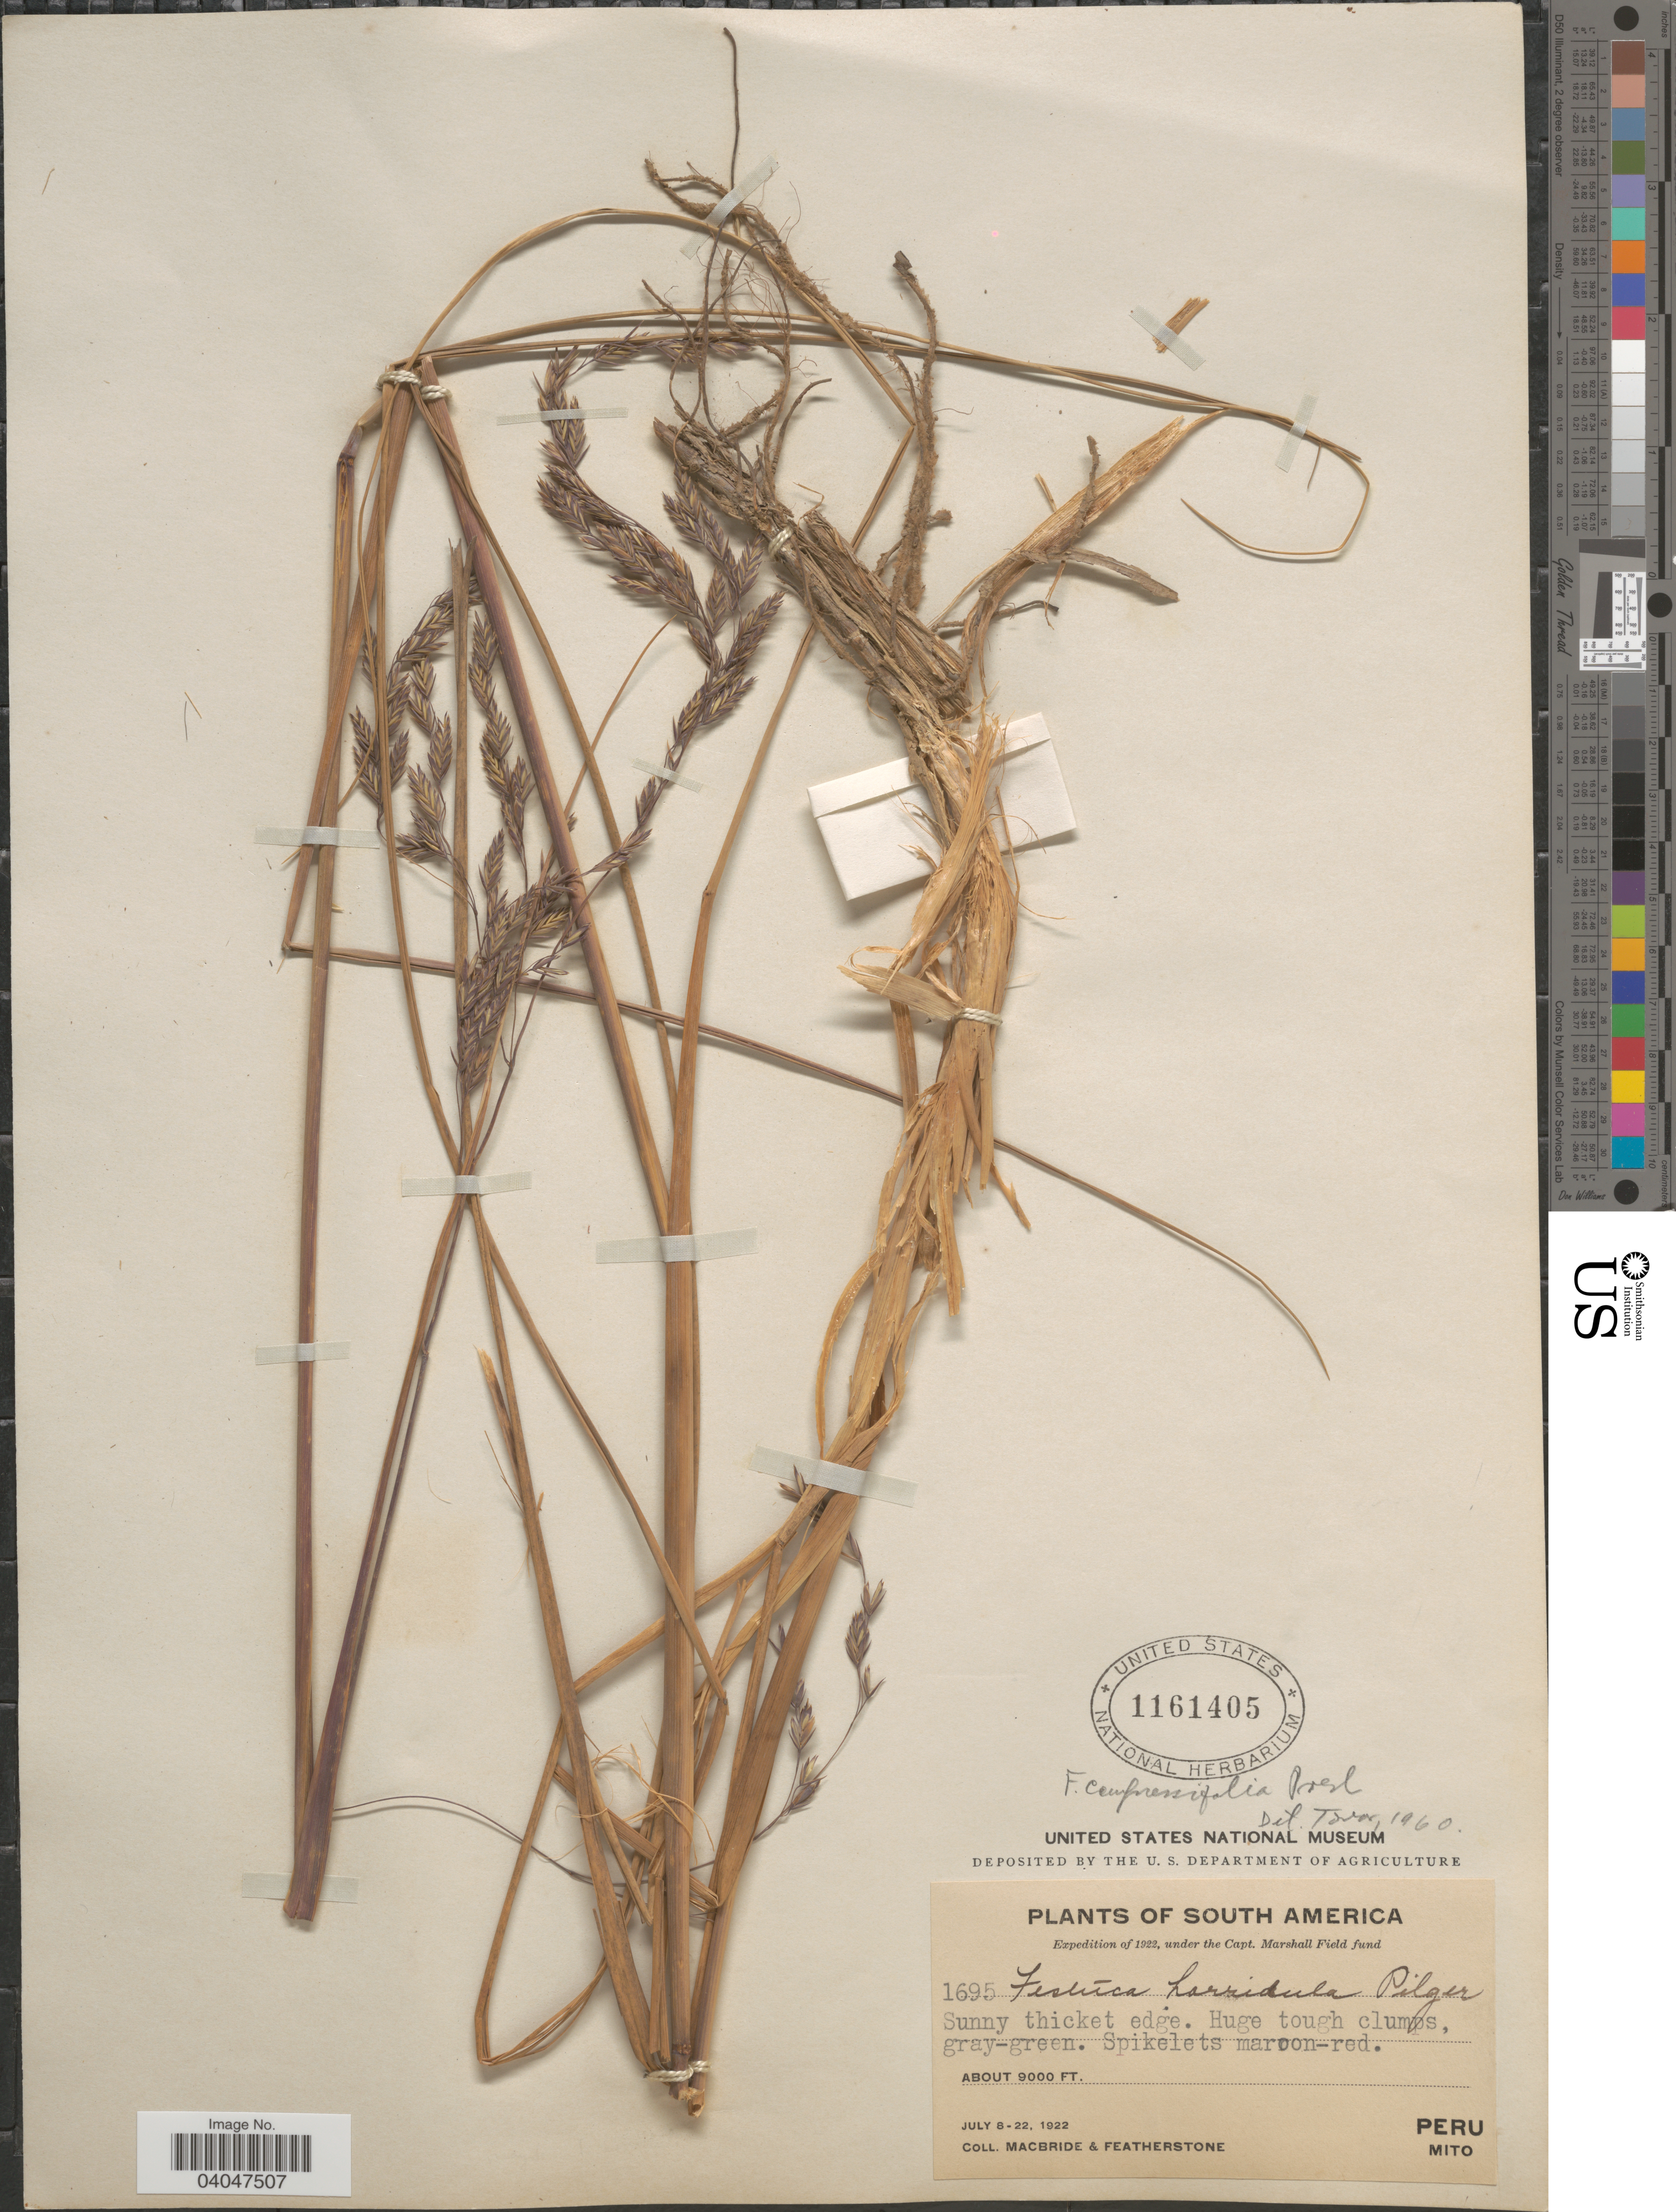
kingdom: Plantae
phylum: Tracheophyta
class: Liliopsida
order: Poales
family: Poaceae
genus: Festuca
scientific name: Festuca compressifolia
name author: J. Presl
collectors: Macbride, -- & -. Featherstone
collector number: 1695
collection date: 1922-07-08/1922-07-22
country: Peru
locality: Sunny thicket edge. Mito.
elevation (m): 2743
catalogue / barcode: US 1161405